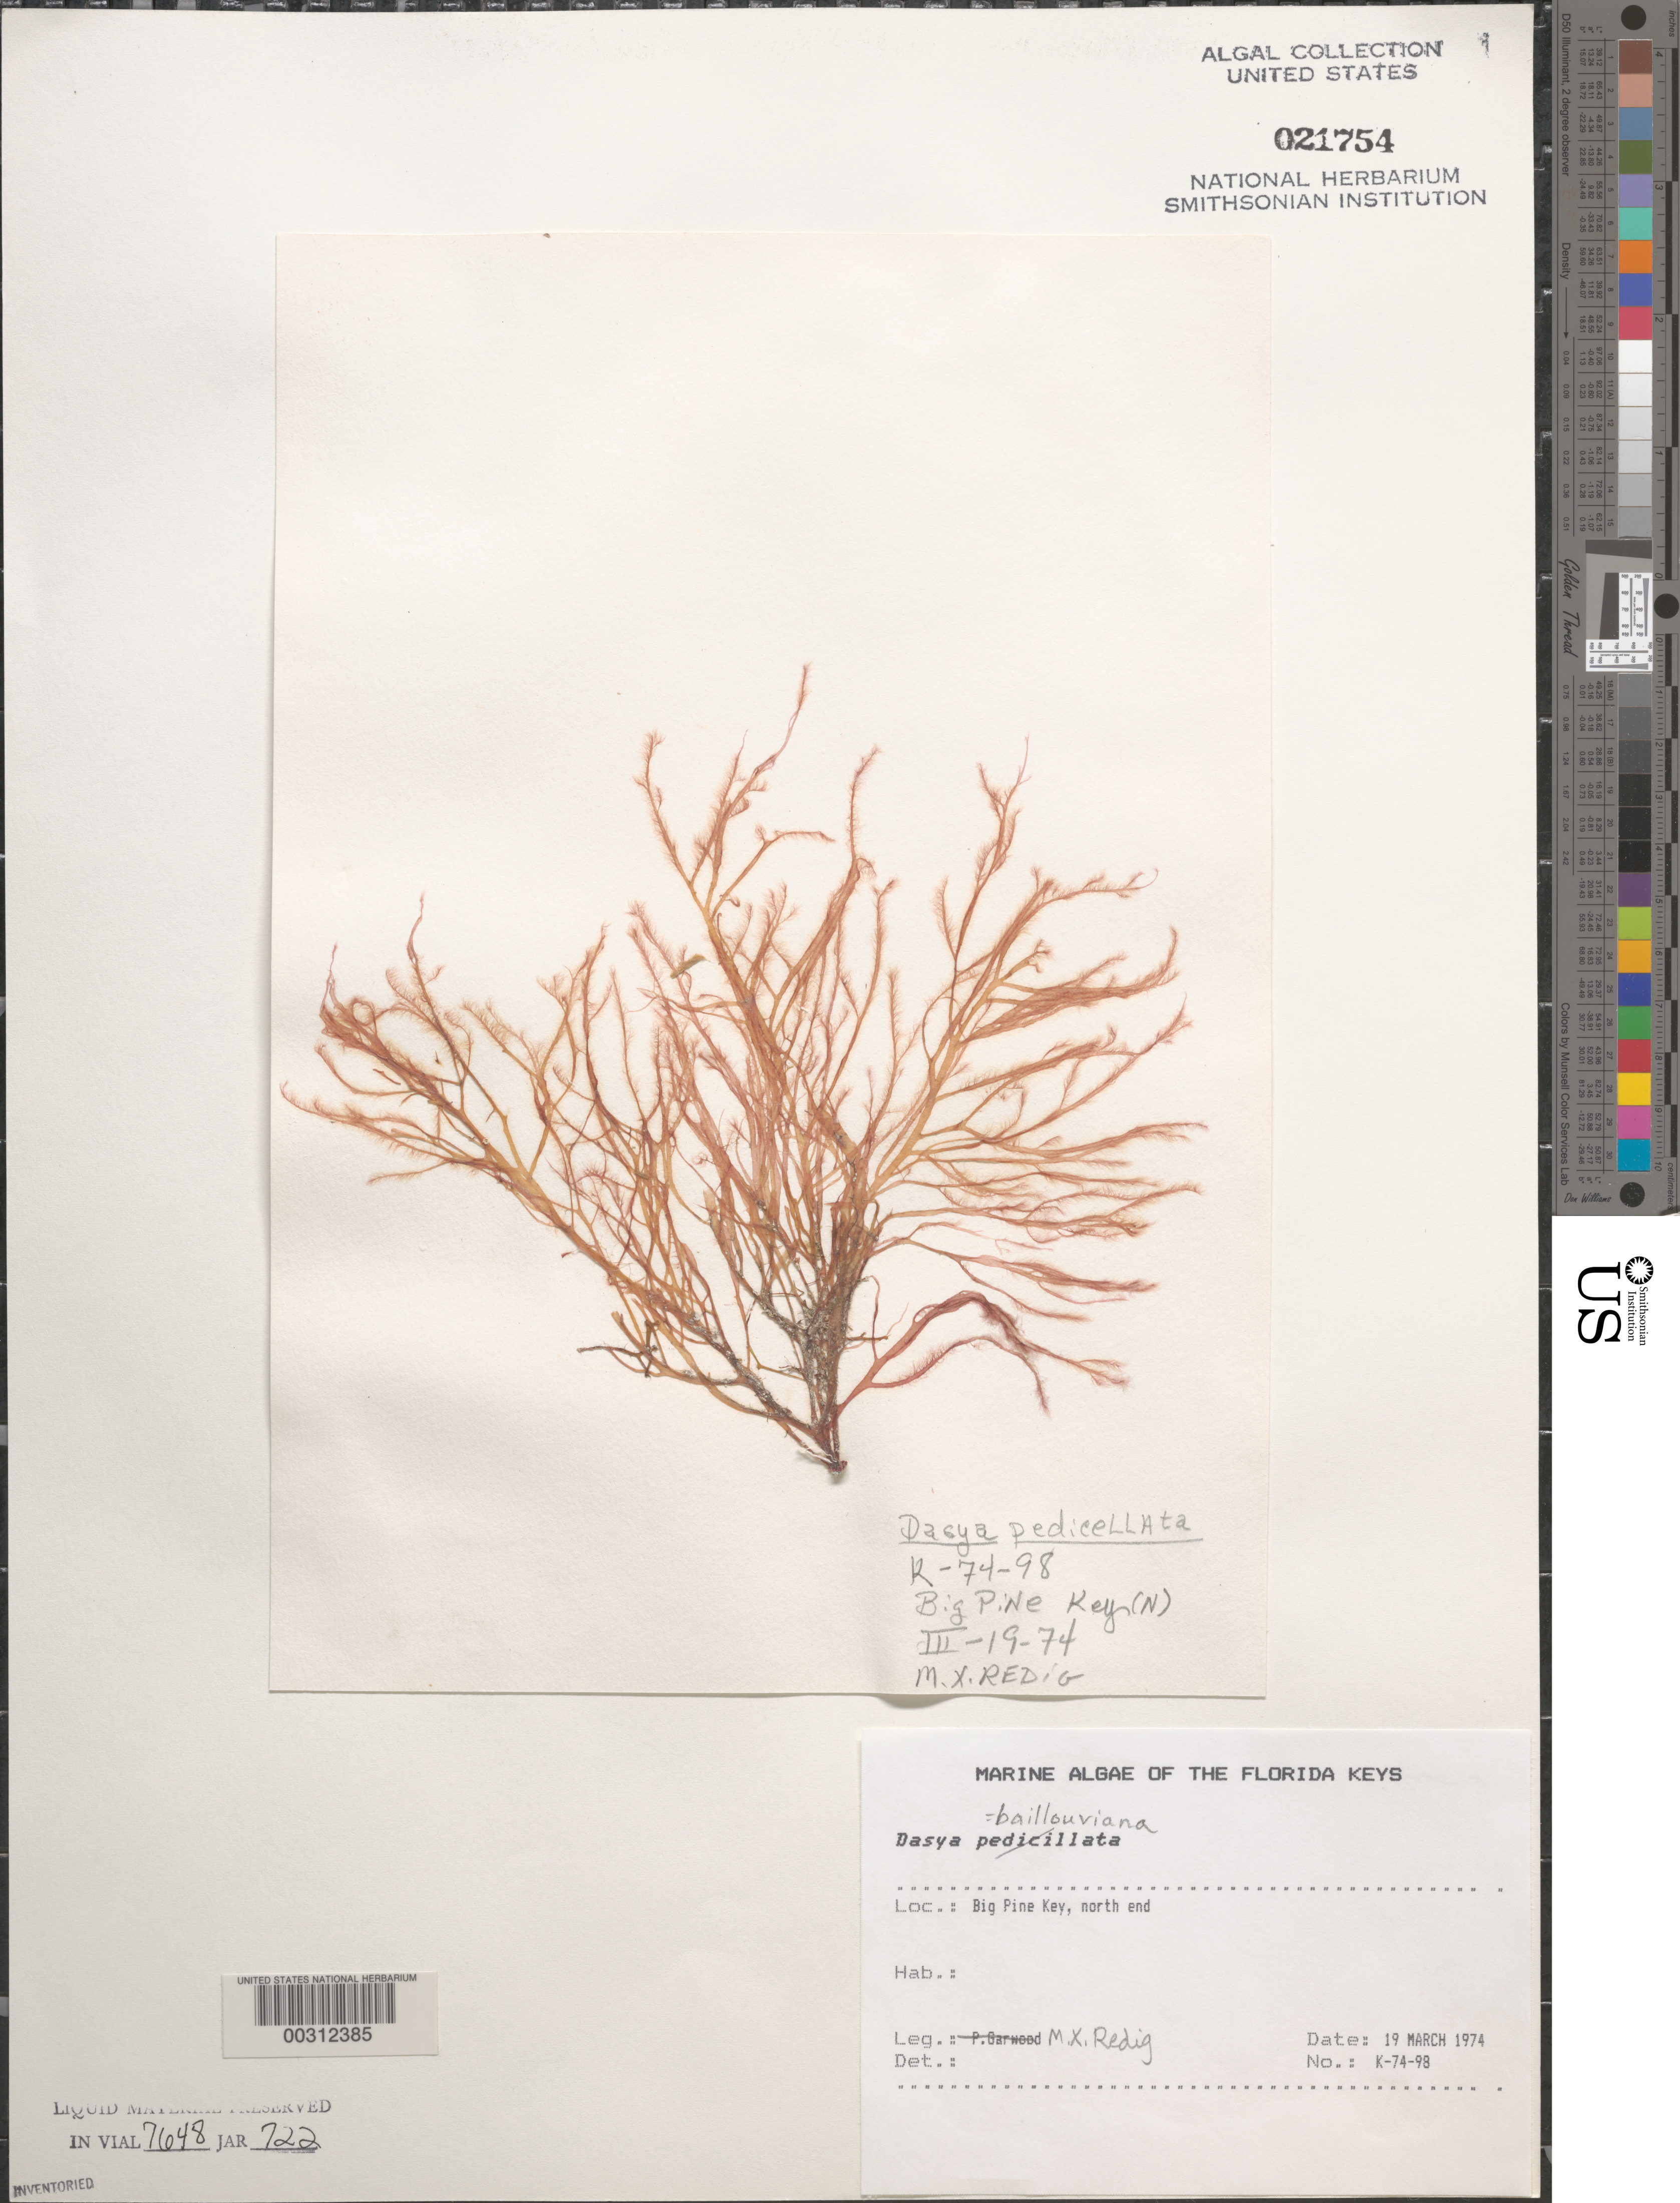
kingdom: Plantae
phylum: Rhodophyta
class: Florideophyceae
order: Ceramiales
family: Dasyaceae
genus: Dasya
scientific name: Dasya pedicellata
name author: (C. Agardh) C. Agardh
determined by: Algae name updating Project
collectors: M. Redig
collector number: K-74-98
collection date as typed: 19 Mar 1974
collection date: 1974-03-19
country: United States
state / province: Florida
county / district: Monroe County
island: Big Pine Key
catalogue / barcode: US 21754